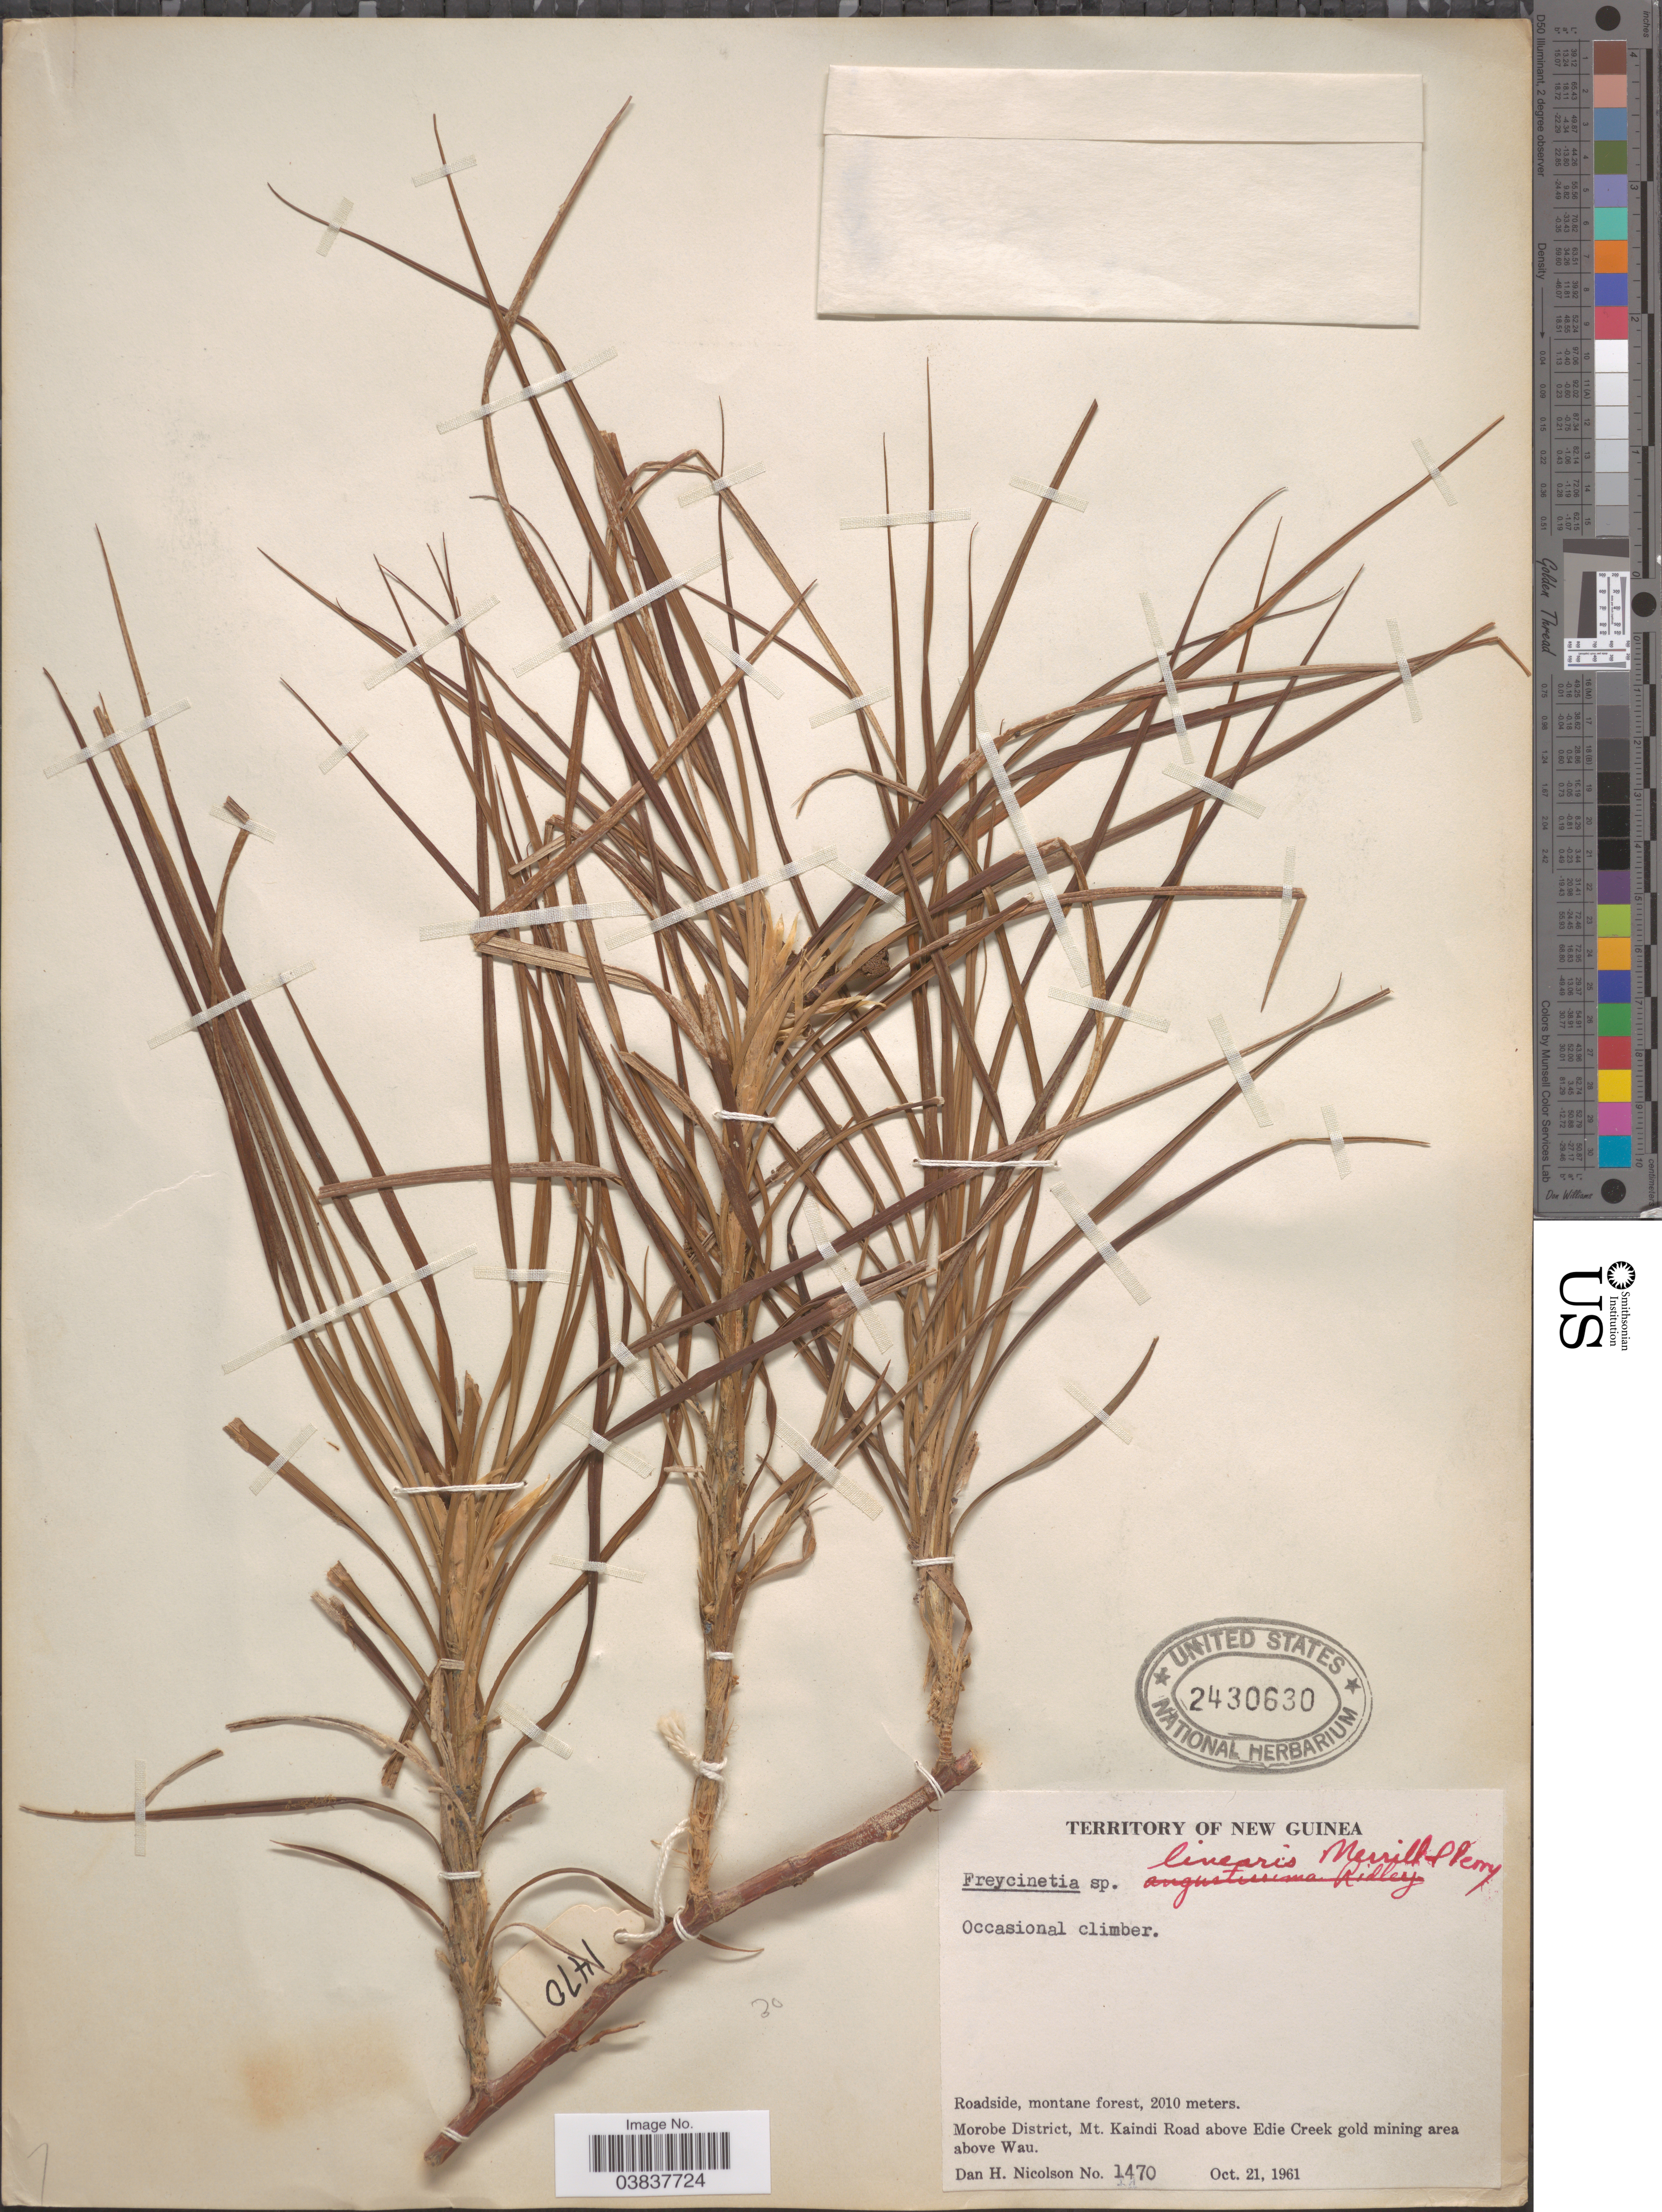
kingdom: Plantae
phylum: Tracheophyta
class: Liliopsida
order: Pandanales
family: Pandanaceae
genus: Freycinetia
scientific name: Freycinetia linearis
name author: Merr. & L.M. Perry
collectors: D. H. Nicolson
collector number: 1470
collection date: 1961-10-21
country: Papua New Guinea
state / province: Morobe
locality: New Guinea. Morobe District, Mt. Kaindi Road above Edie Creek gold mining area above Wau.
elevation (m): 2010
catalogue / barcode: US 2430630